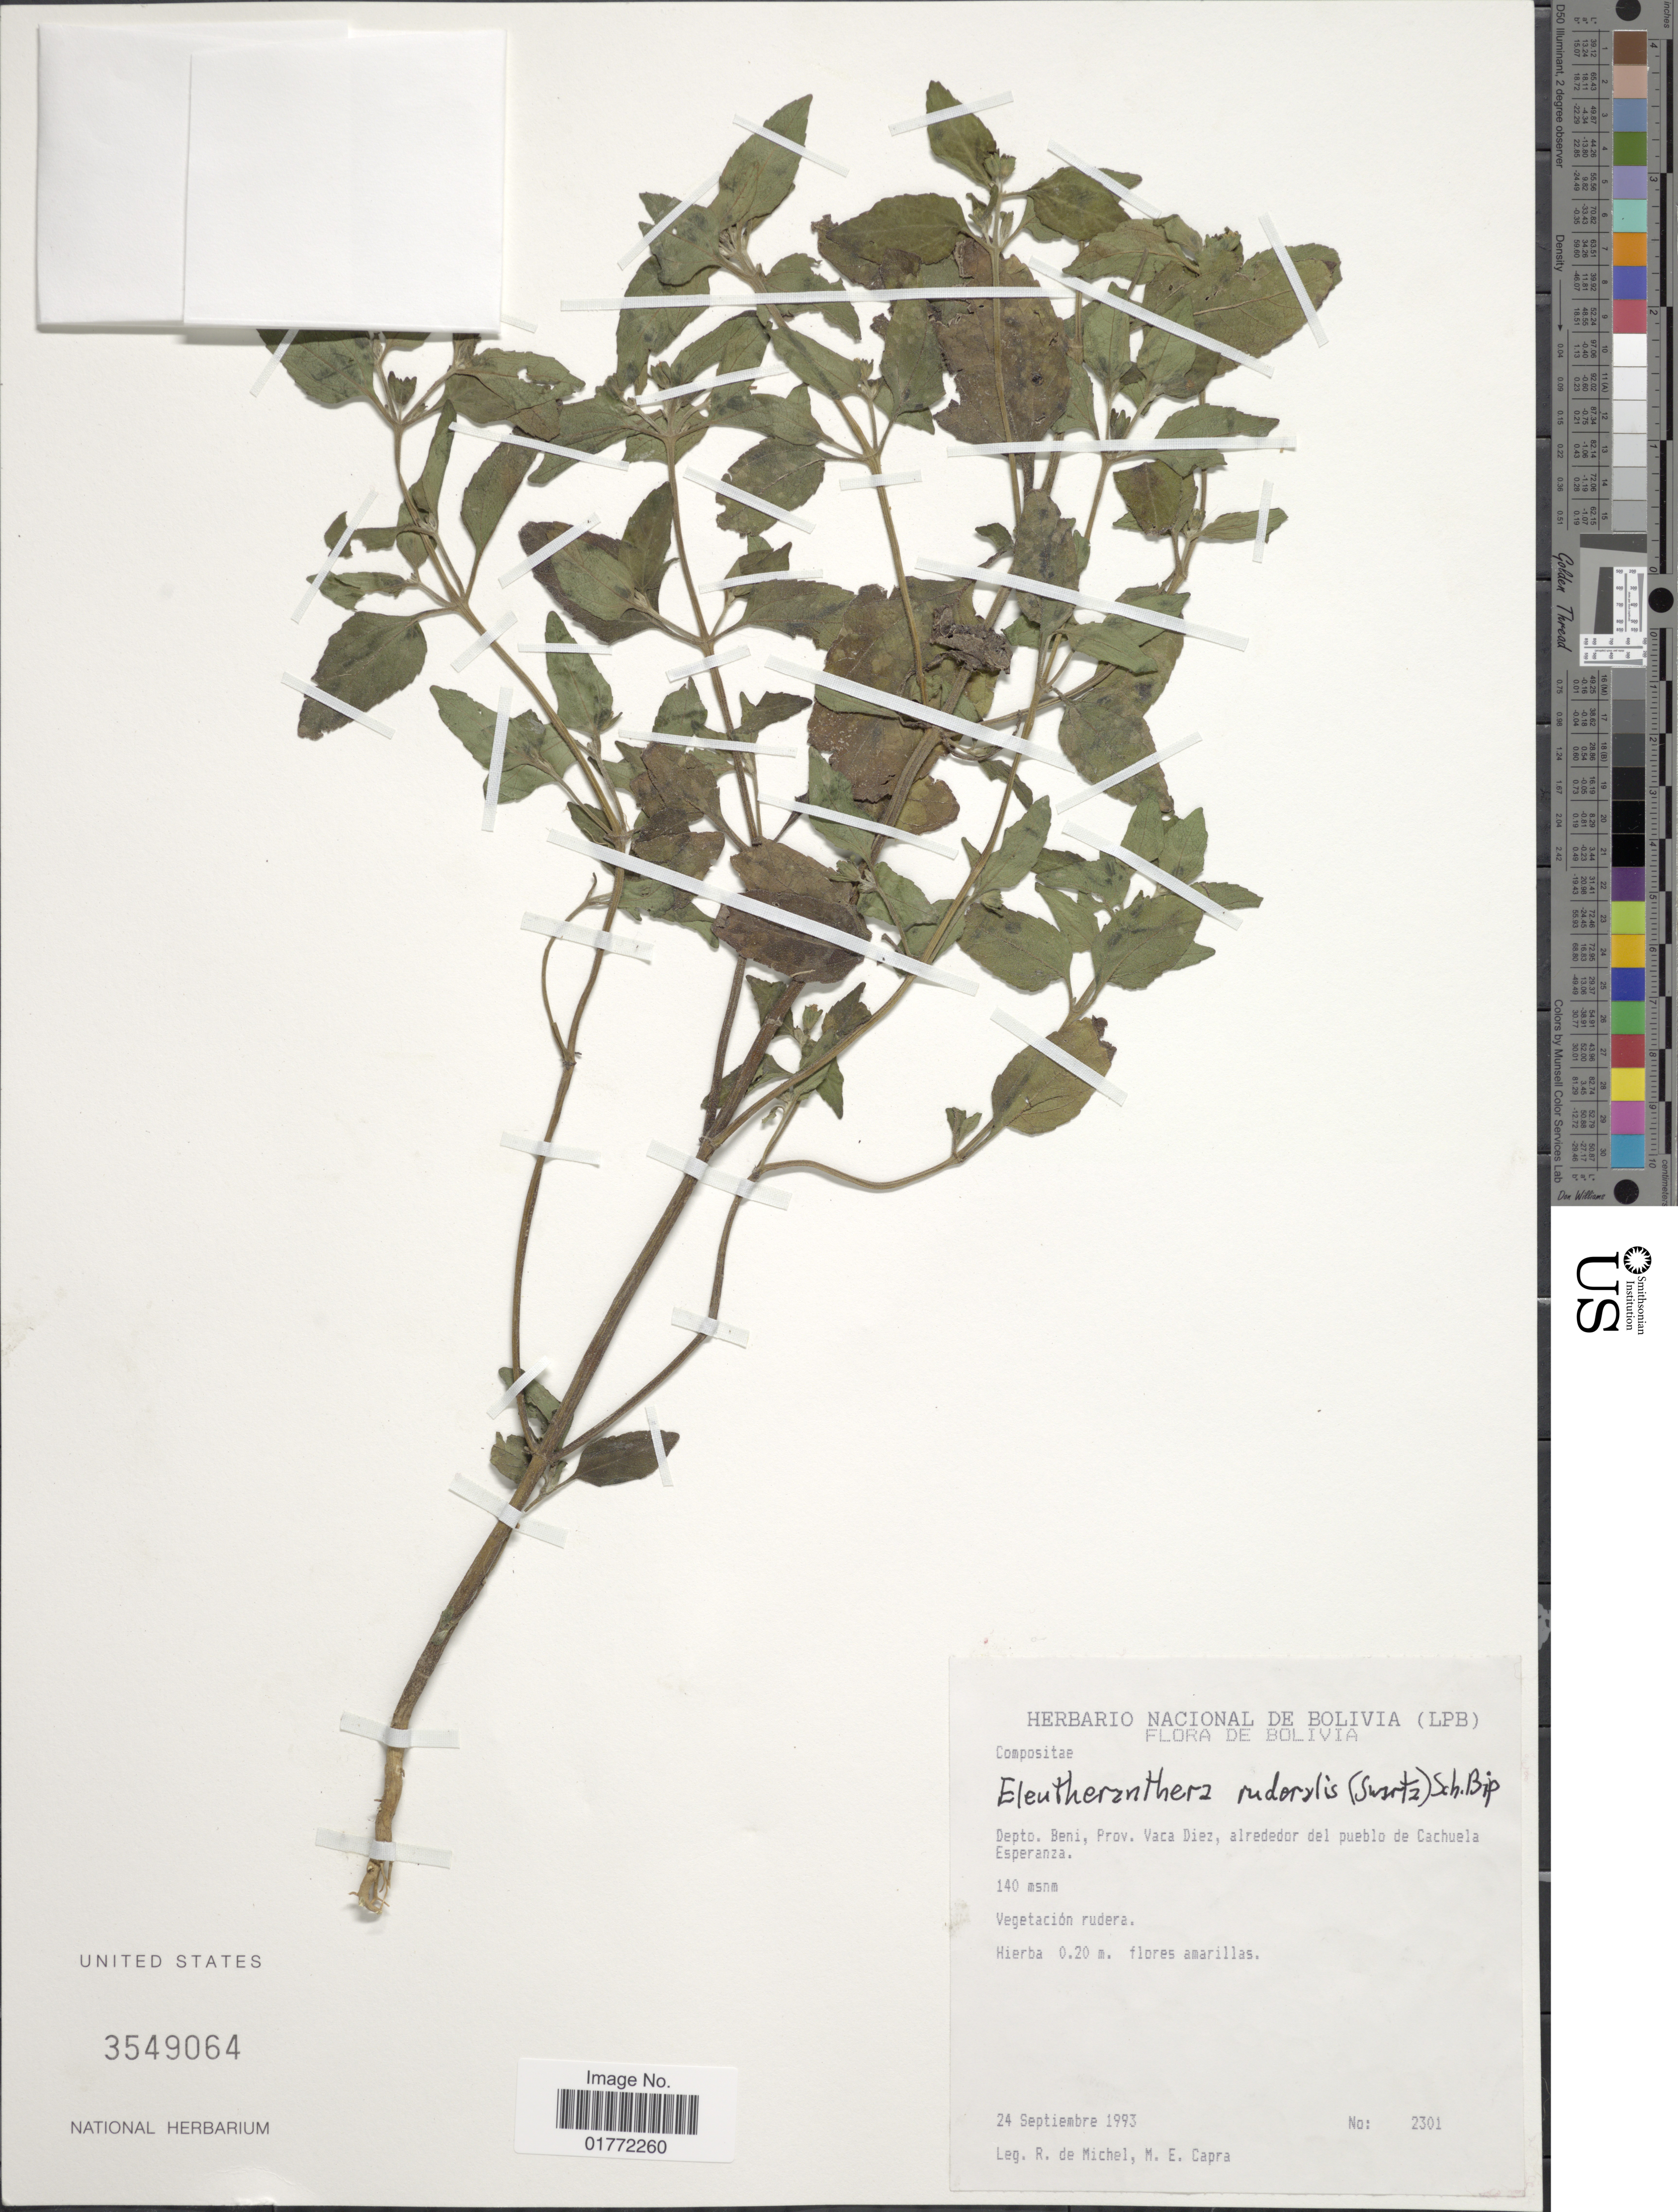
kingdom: Plantae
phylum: Tracheophyta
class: Magnoliopsida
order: Asterales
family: Asteraceae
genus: Eleutheranthera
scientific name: Eleutheranthera ruderalis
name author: (Sw.) Sch. Bip.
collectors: R. d. Michel & M. Capra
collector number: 2301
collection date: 1993-09-24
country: Bolivia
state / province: Beni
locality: Prov. Vaca Diez, alrededor del pueblo de Cachuela Esperenza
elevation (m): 140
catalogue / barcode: US 3549064